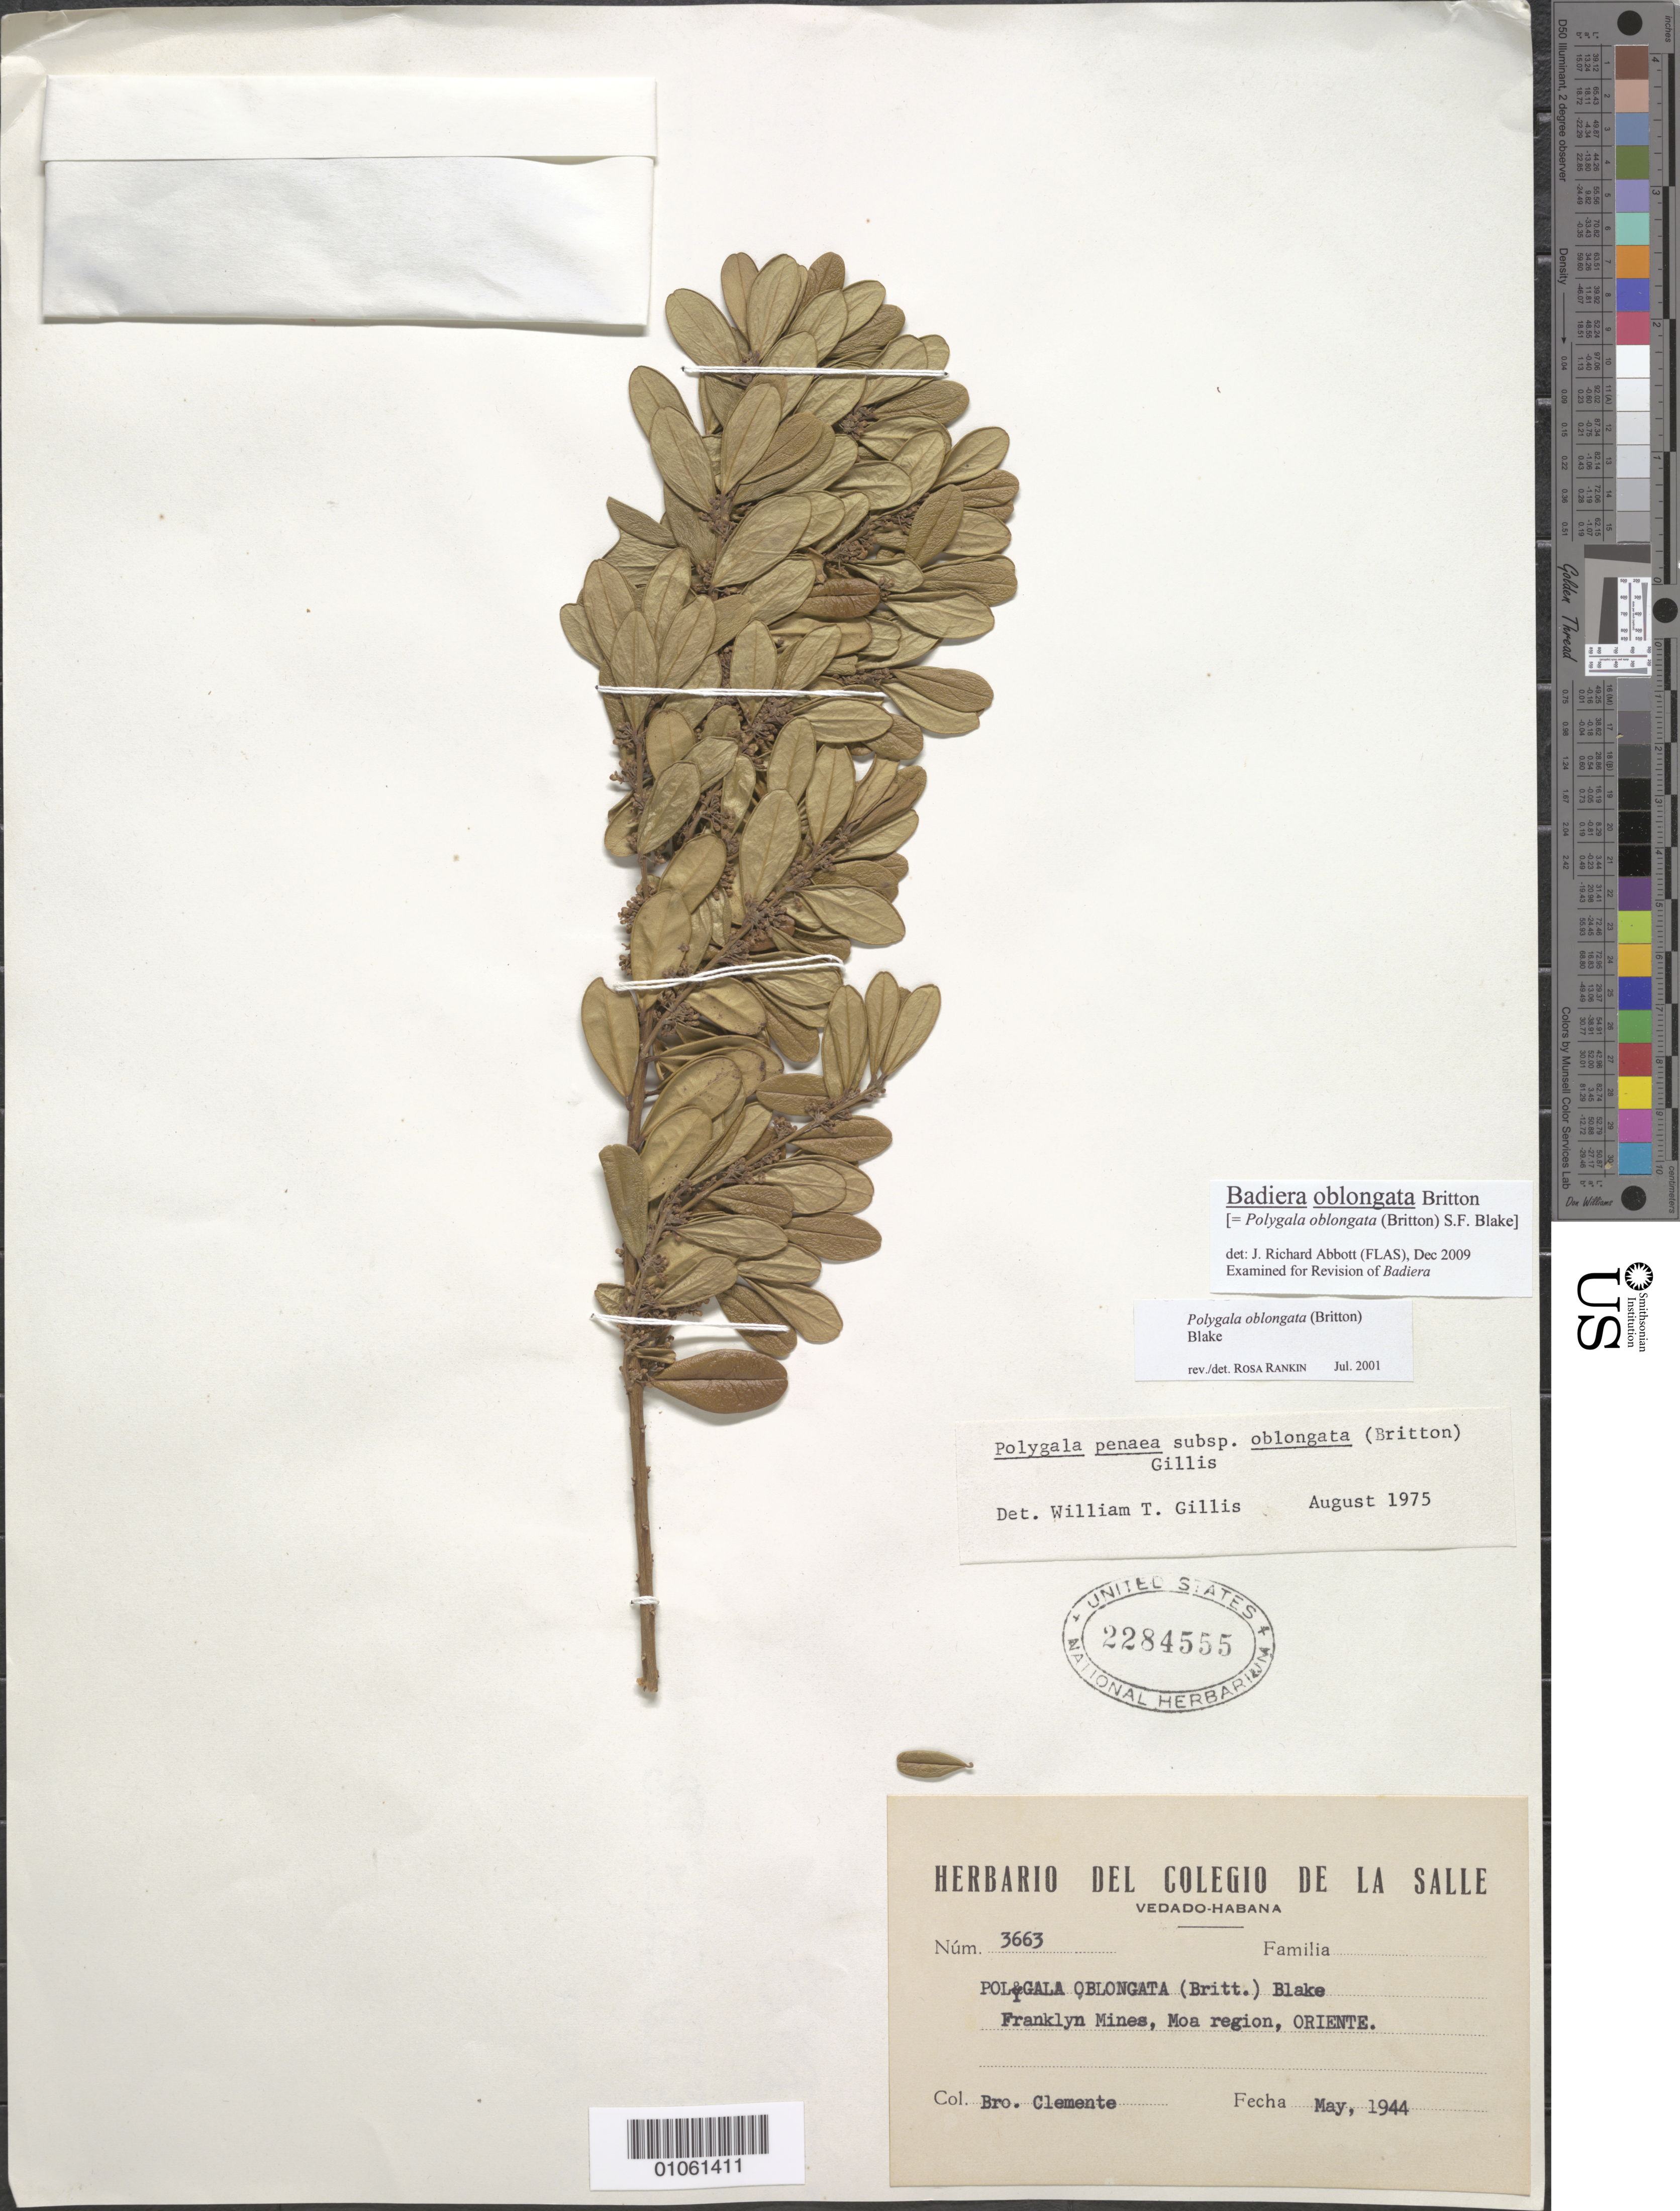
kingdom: Plantae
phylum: Tracheophyta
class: Magnoliopsida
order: Fabales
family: Polygalaceae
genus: Badiera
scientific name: Badiera oblongata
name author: Britton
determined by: Abbott, J. R., (FLAS)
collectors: Bro. Clemente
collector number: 3663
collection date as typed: May 1944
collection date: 1944-05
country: Cuba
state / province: Holguín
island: Cuba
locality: Franklyn Mines, Moa region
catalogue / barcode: US 2284555